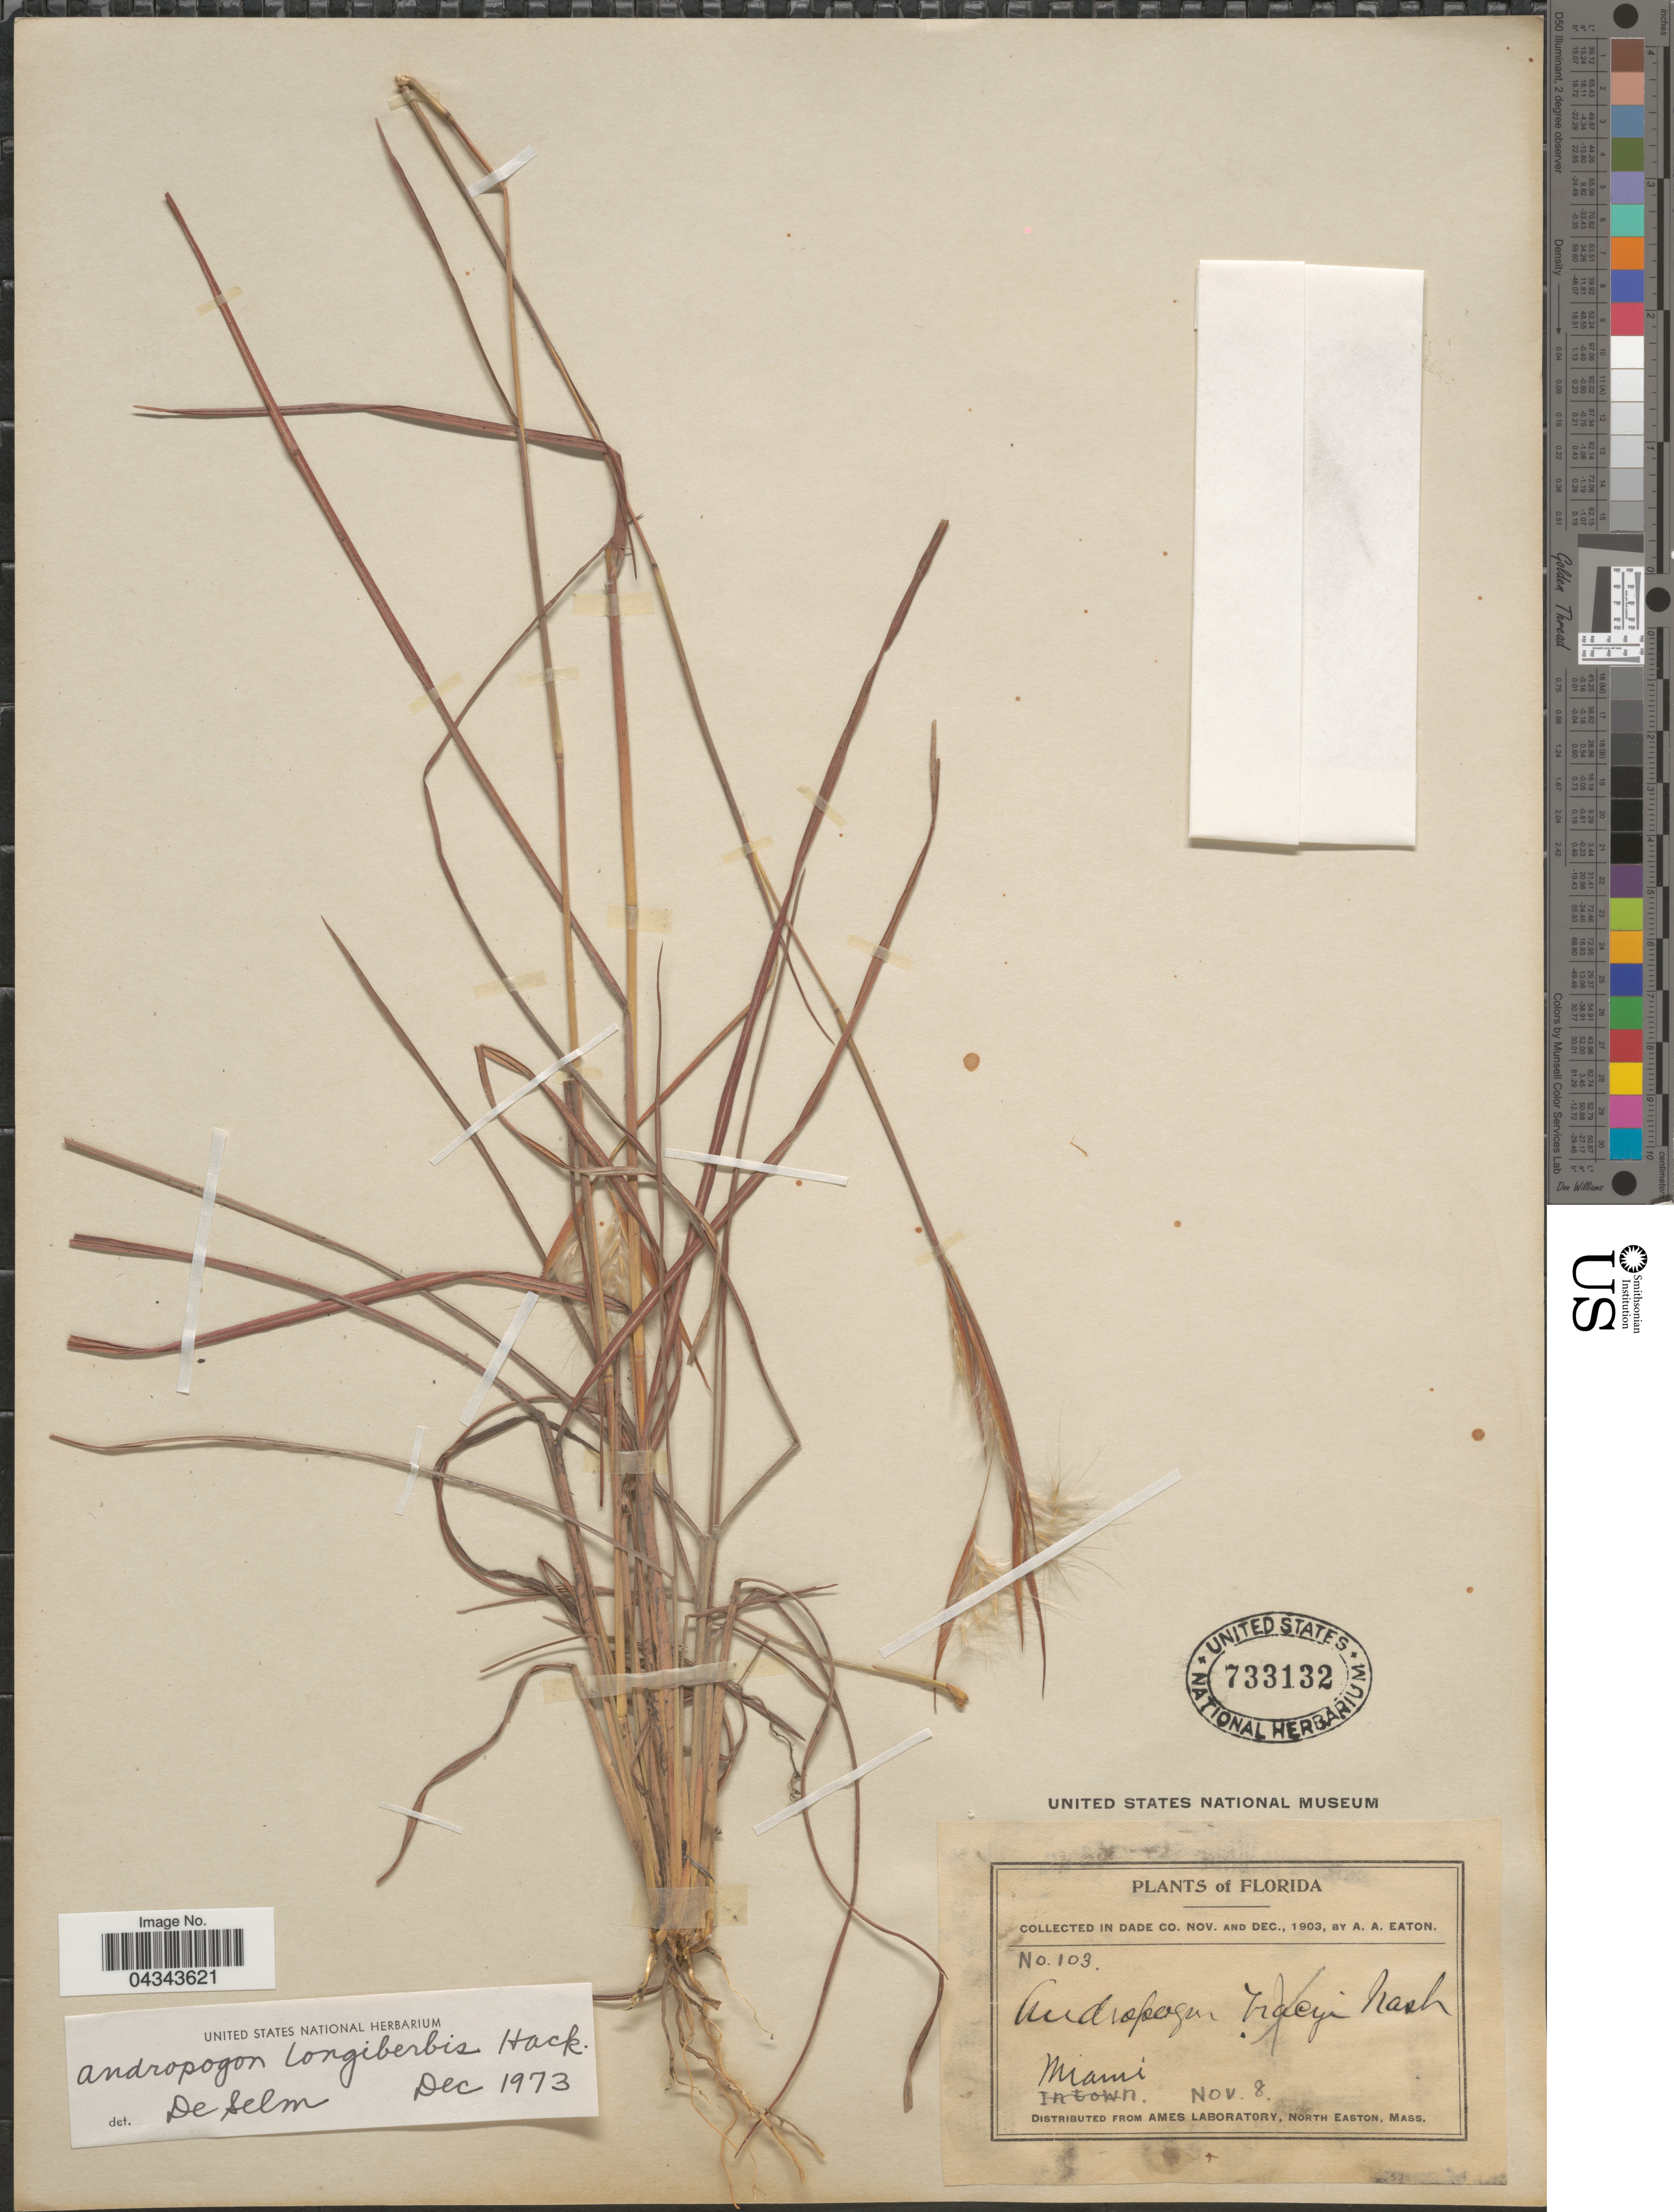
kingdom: Plantae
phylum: Tracheophyta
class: Liliopsida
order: Poales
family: Poaceae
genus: Andropogon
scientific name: Andropogon longiberbis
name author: Hack.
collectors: A. A. Eaton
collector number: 103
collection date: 1903-11-08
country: United States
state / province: Florida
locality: In Dade Co. Miami.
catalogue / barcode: US 733132